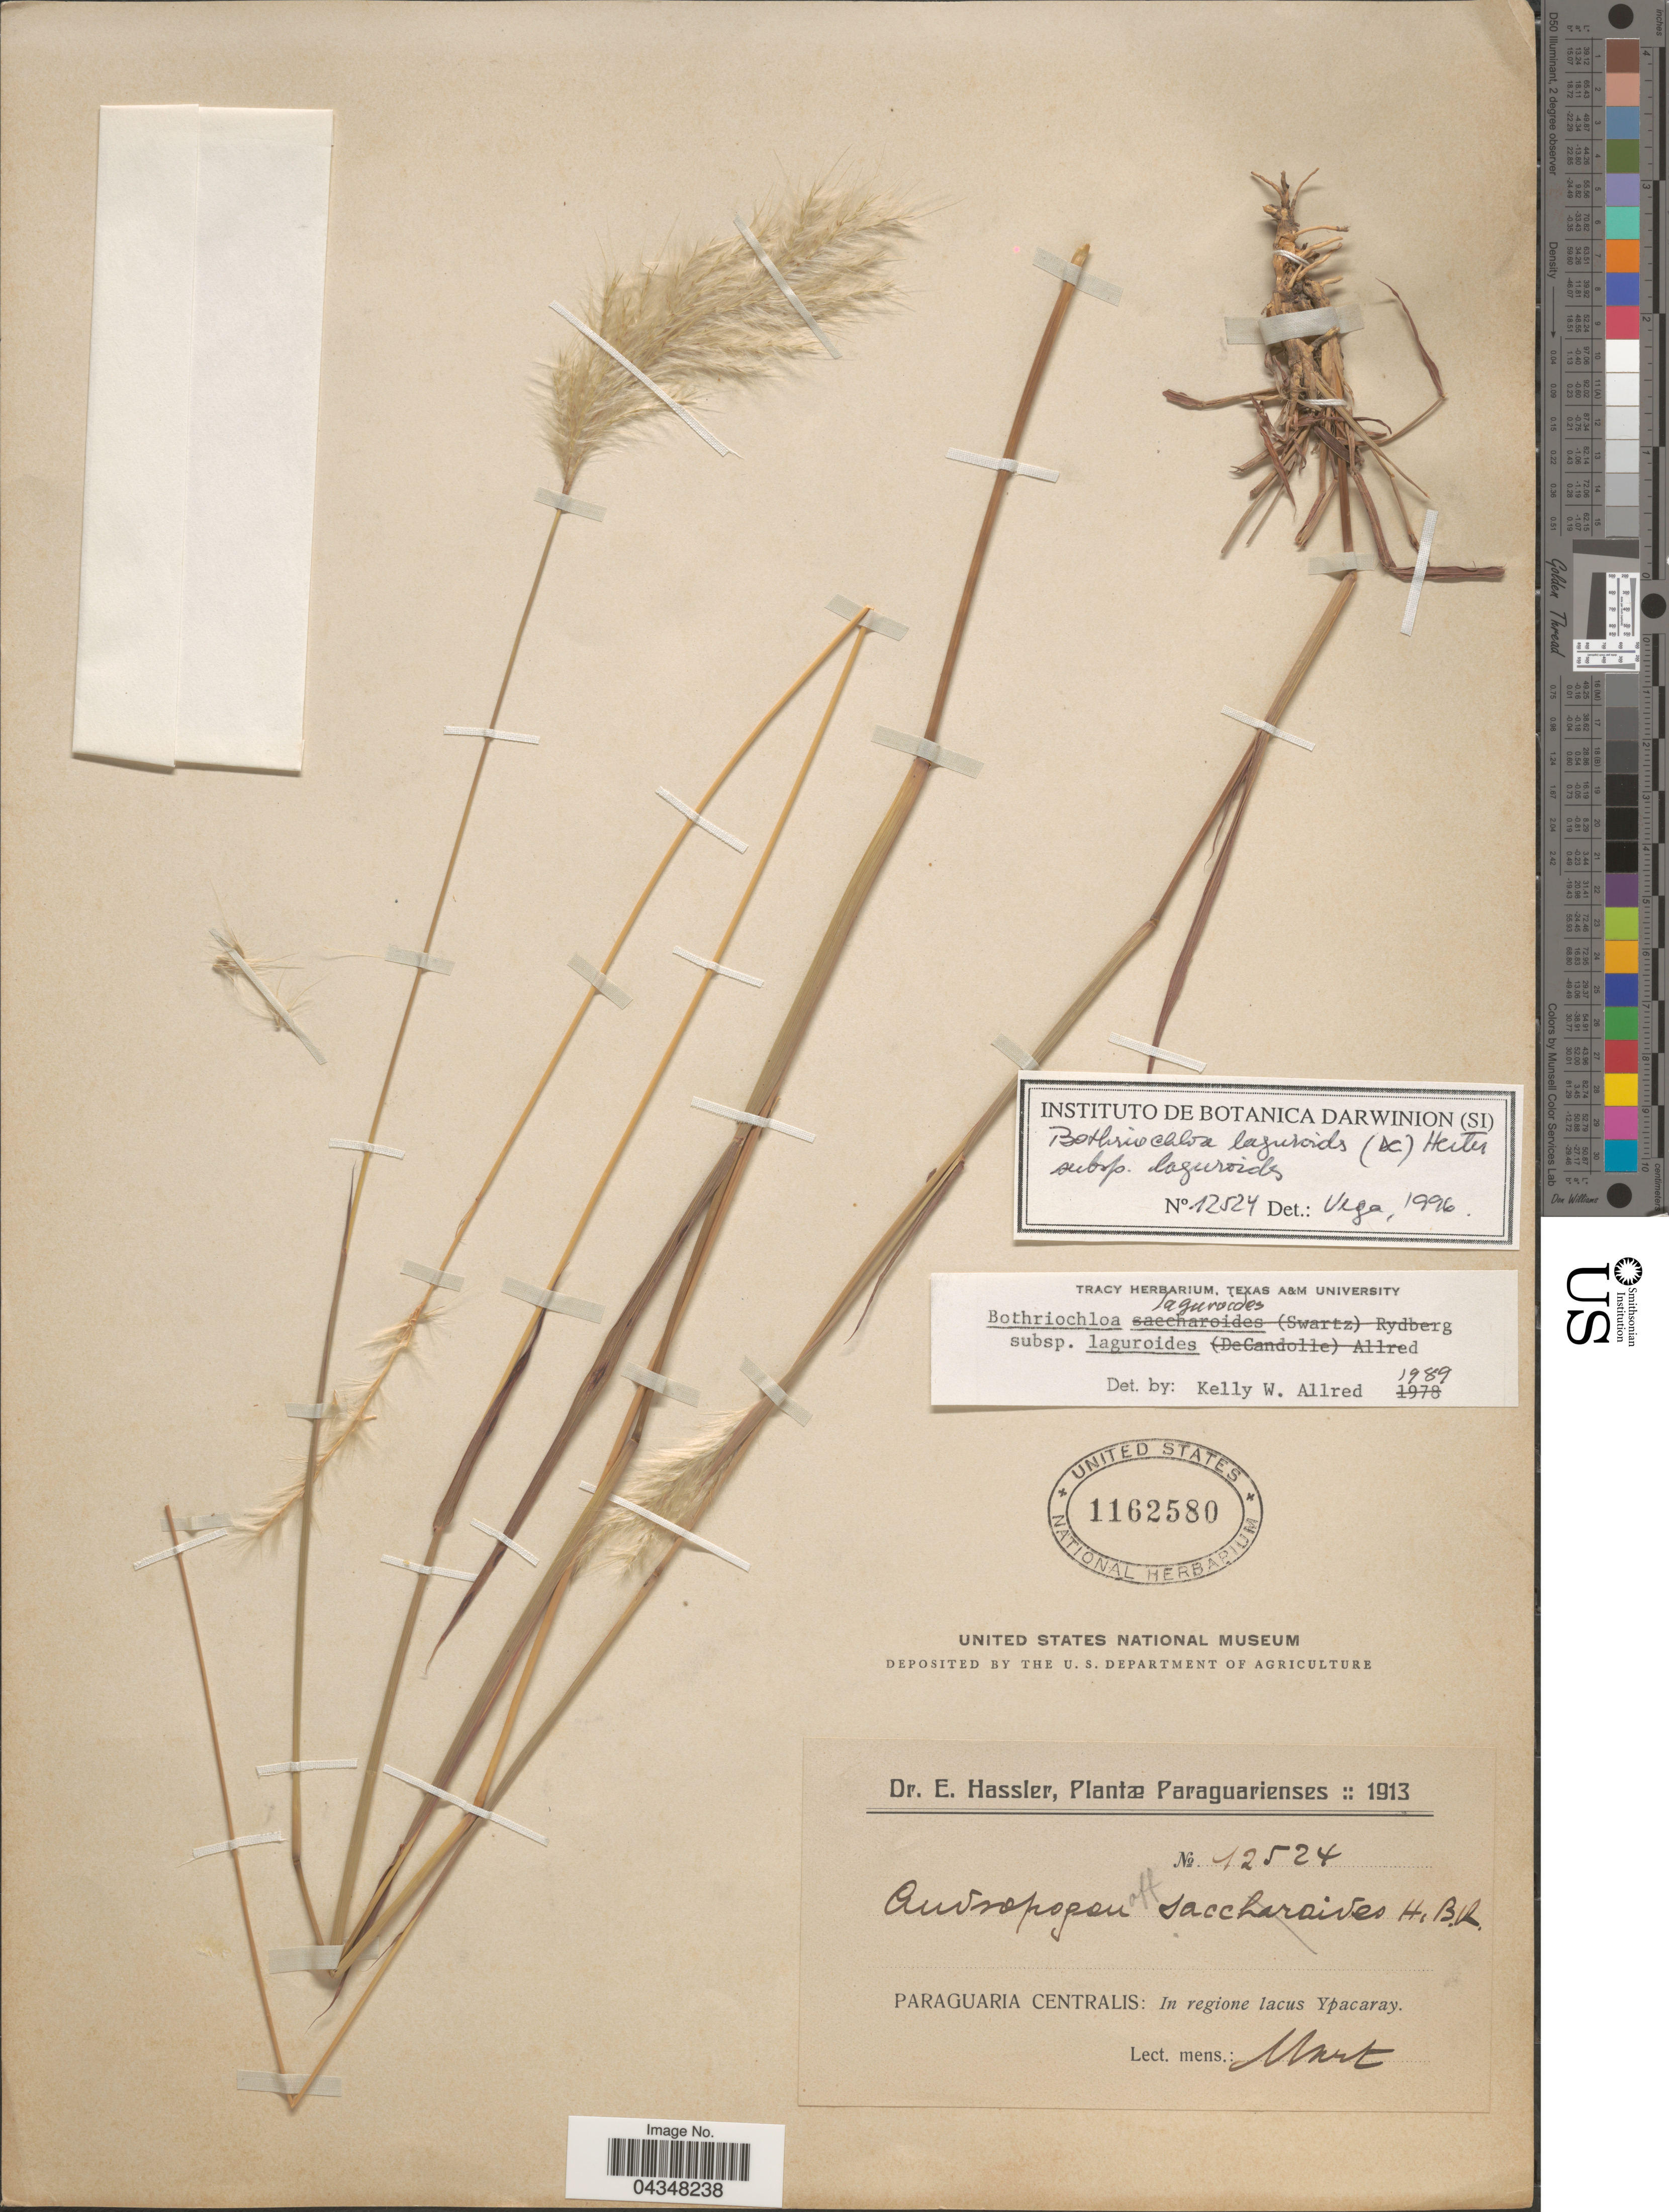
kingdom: Plantae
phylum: Tracheophyta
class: Liliopsida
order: Poales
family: Poaceae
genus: Bothriochloa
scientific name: Bothriochloa laguroides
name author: (DC.) Herter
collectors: E. Hassler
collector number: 12524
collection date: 1913-03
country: Paraguay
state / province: Paraguari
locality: Paraguaria Centralis: In regione lacus Ypacaray.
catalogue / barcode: US 1162580